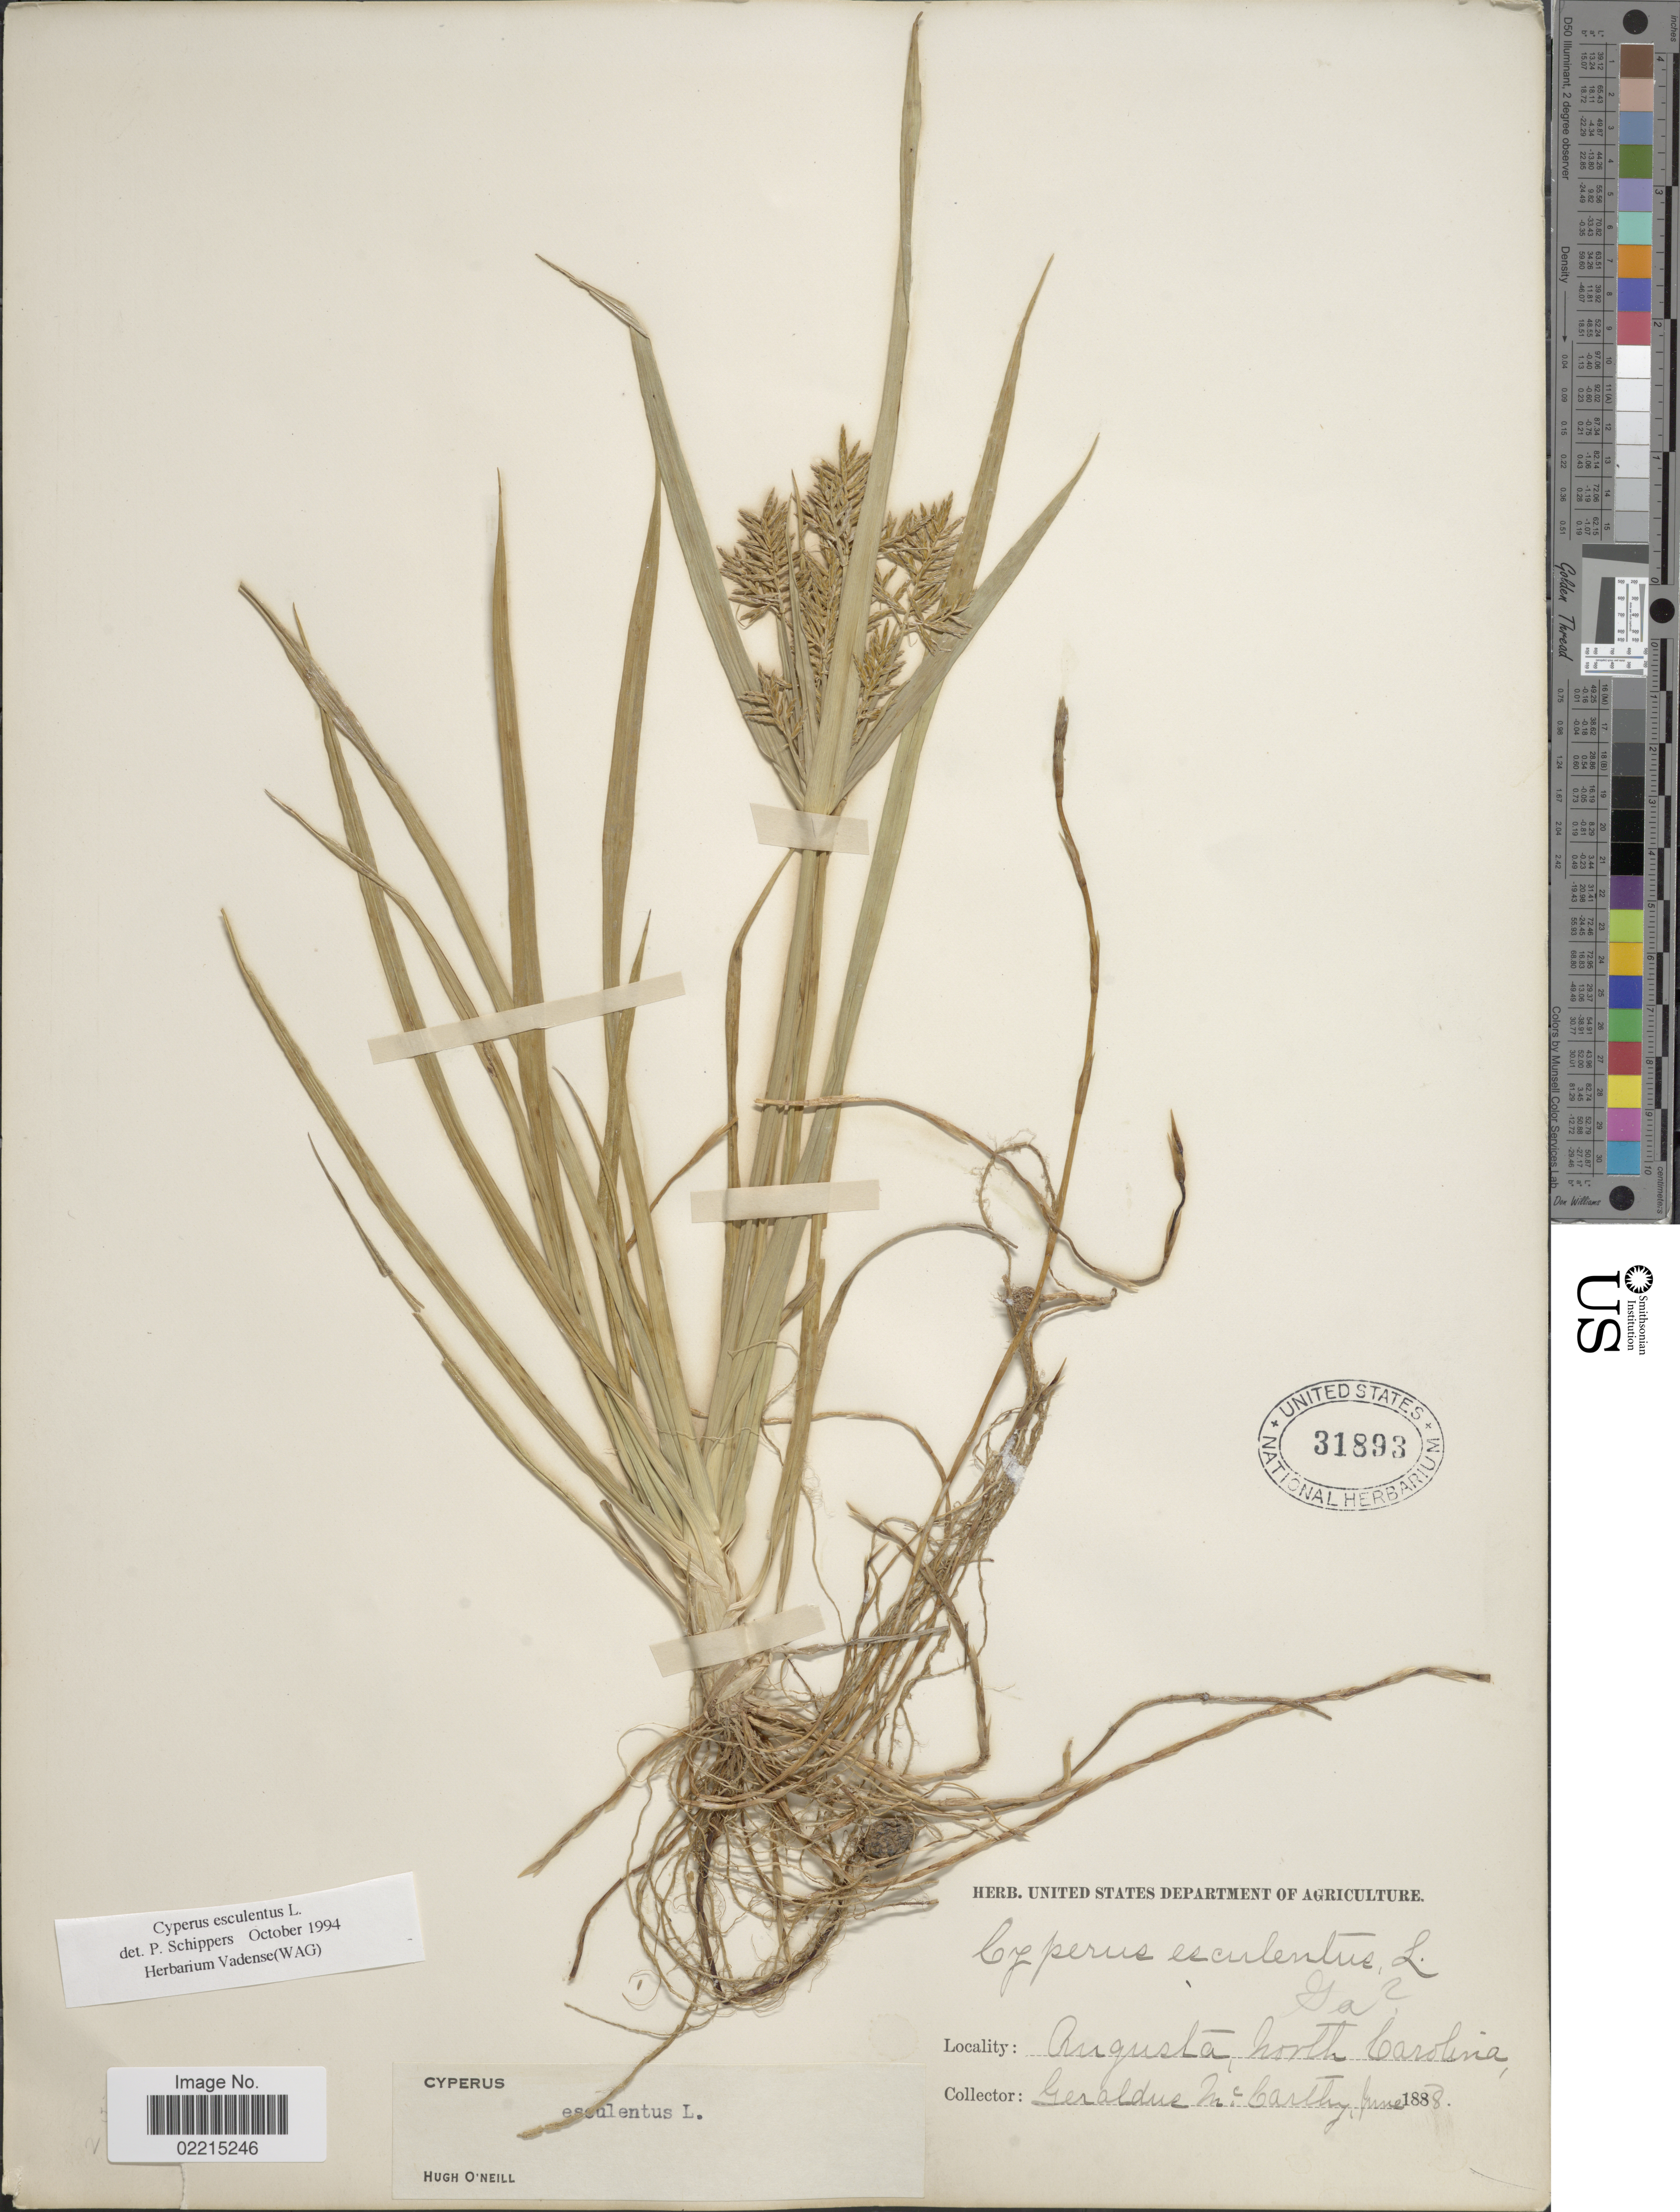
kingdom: Plantae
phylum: Tracheophyta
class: Liliopsida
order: Poales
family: Cyperaceae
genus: Cyperus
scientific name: Cyperus esculentus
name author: L.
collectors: M. McCarthy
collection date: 1888-06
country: United States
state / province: South Carolina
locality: Augusta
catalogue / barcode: US 31893